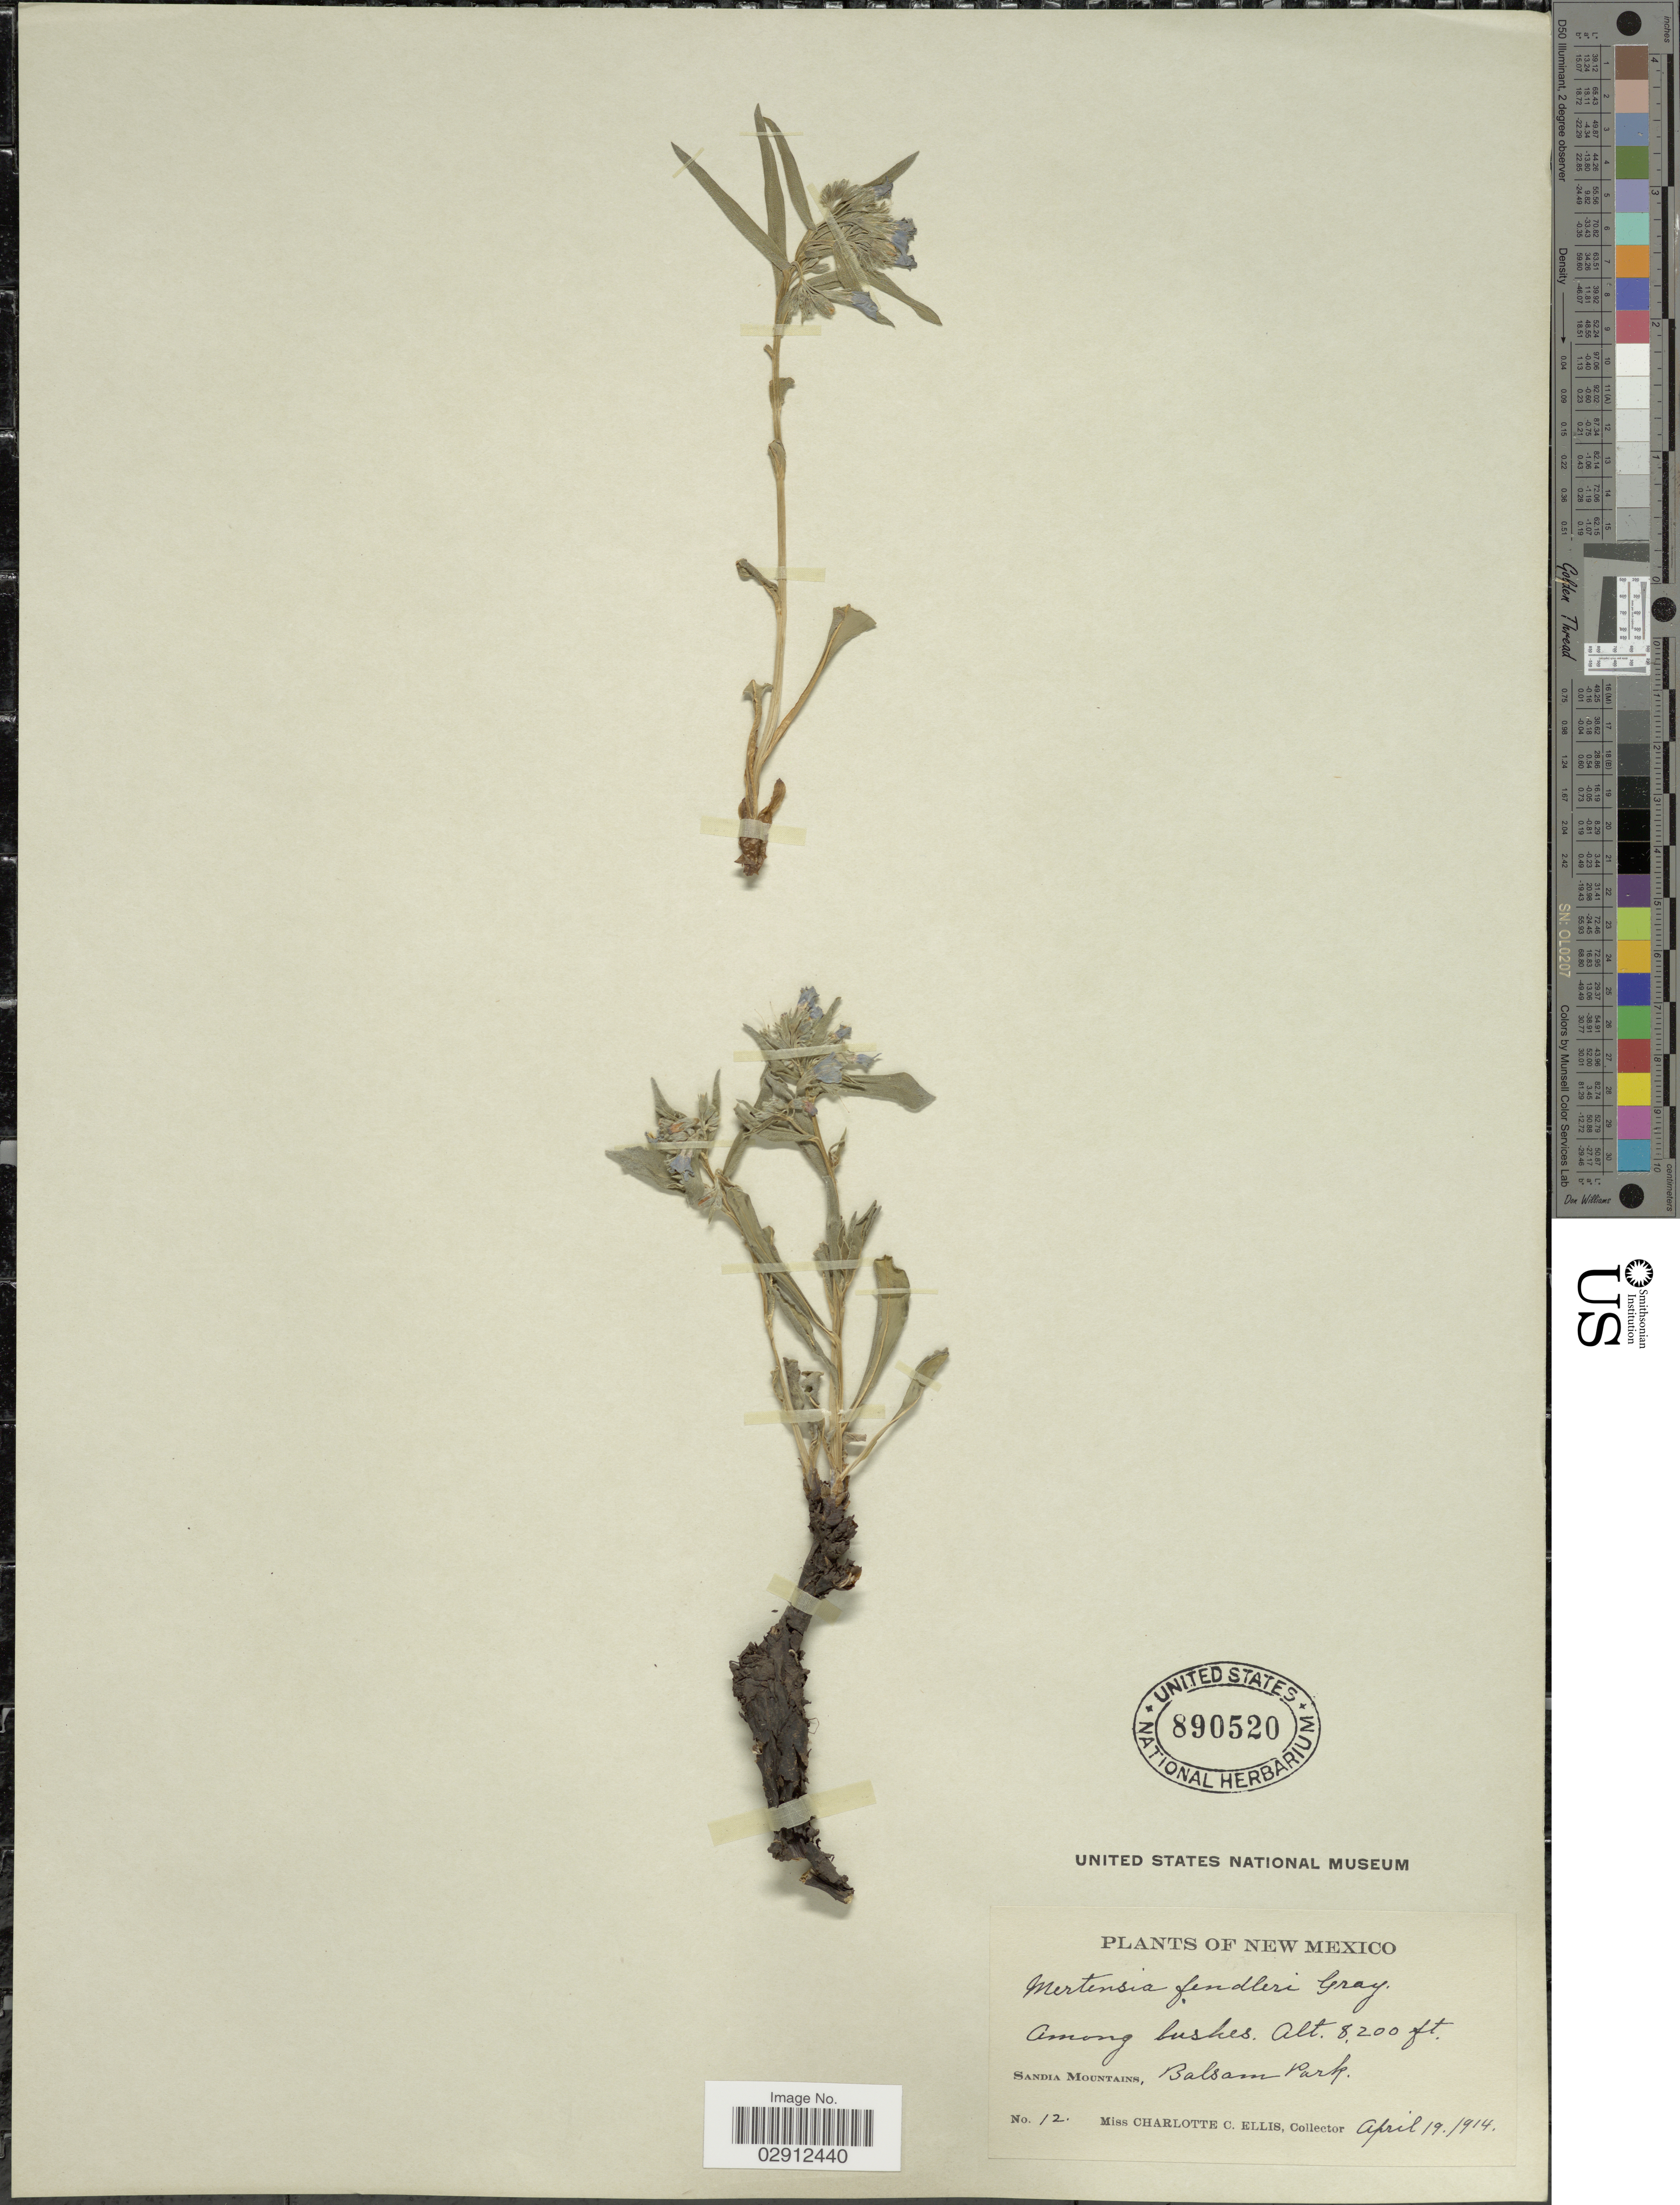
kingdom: Plantae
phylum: Tracheophyta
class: Magnoliopsida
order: Boraginales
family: Boraginaceae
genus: Mertensia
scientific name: Mertensia lanceolata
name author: (Pursh) DC. ex A. DC.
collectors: C. C. Ellis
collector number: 12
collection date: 1914-04-19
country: United States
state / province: New Mexico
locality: Sandia Mountains, Balsam Park.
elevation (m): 2499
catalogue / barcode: US 890520